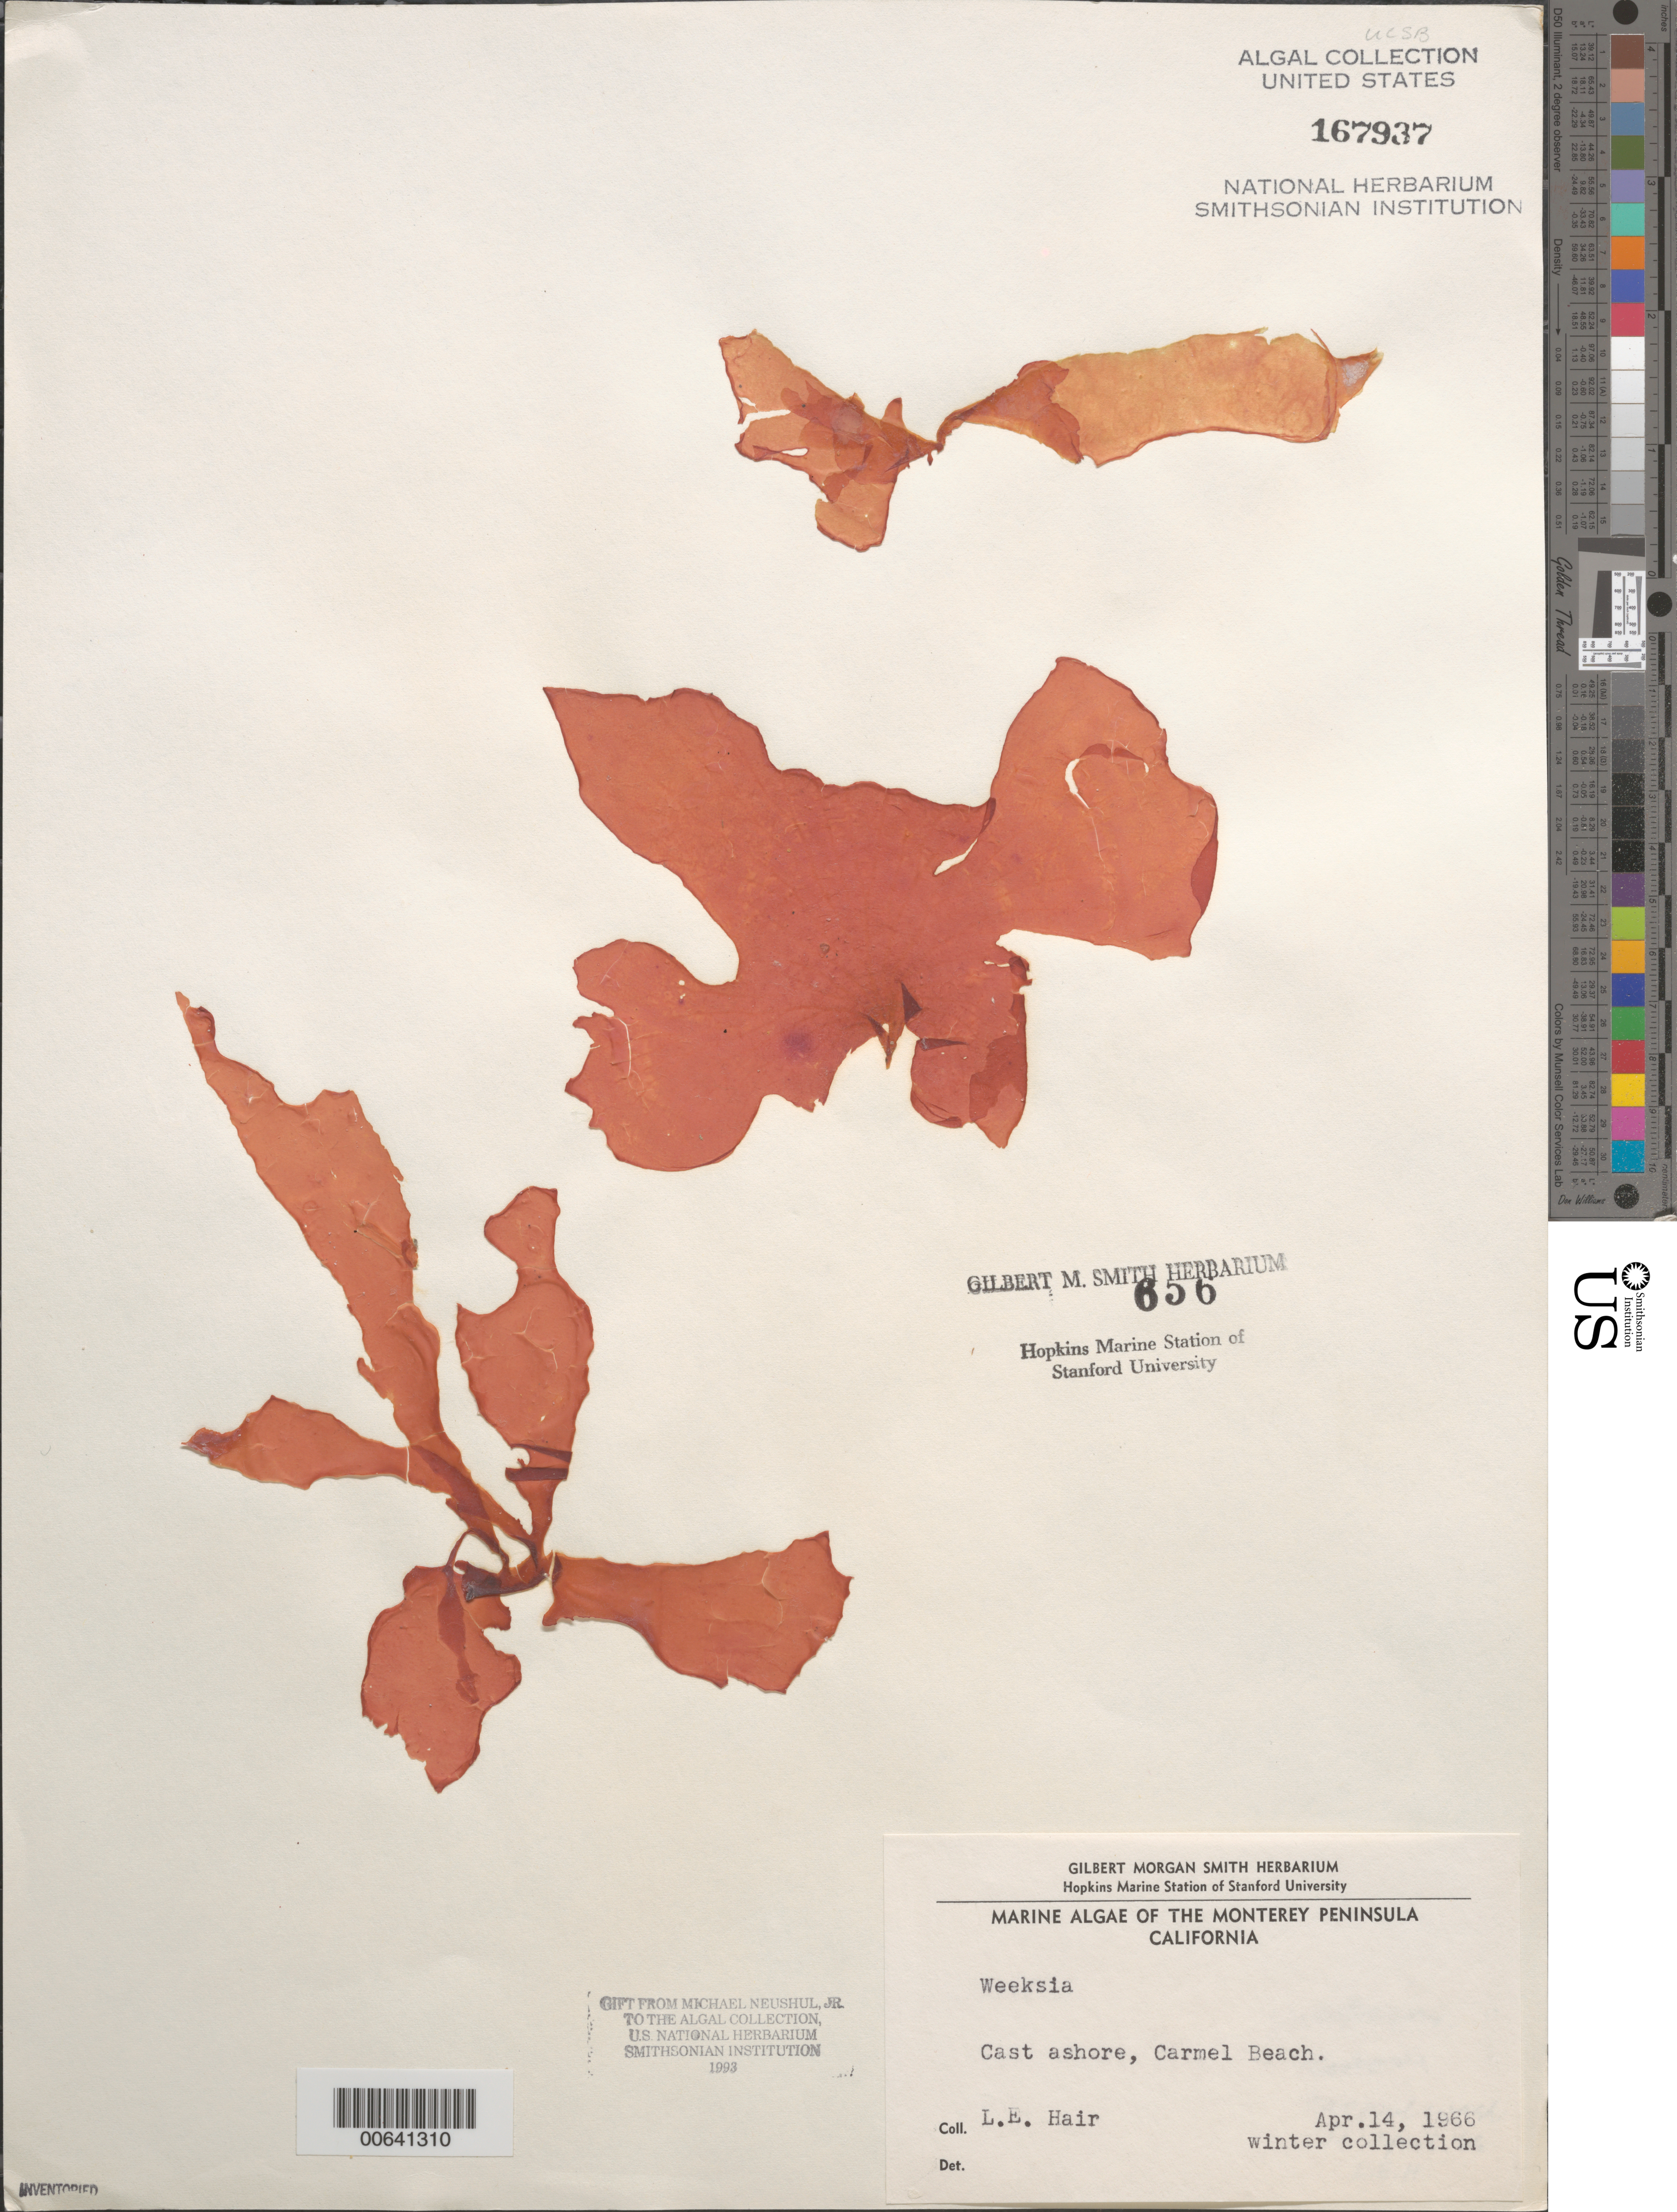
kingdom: Plantae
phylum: Rhodophyta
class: Florideophyceae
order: Gigartinales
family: Dumontiaceae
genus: Weeksia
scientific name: Weeksia sp.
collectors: L. Hair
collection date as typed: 14 Apr 1966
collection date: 1966-04-14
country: United States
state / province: California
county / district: Monterey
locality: Carmel Beach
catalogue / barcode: US 167937